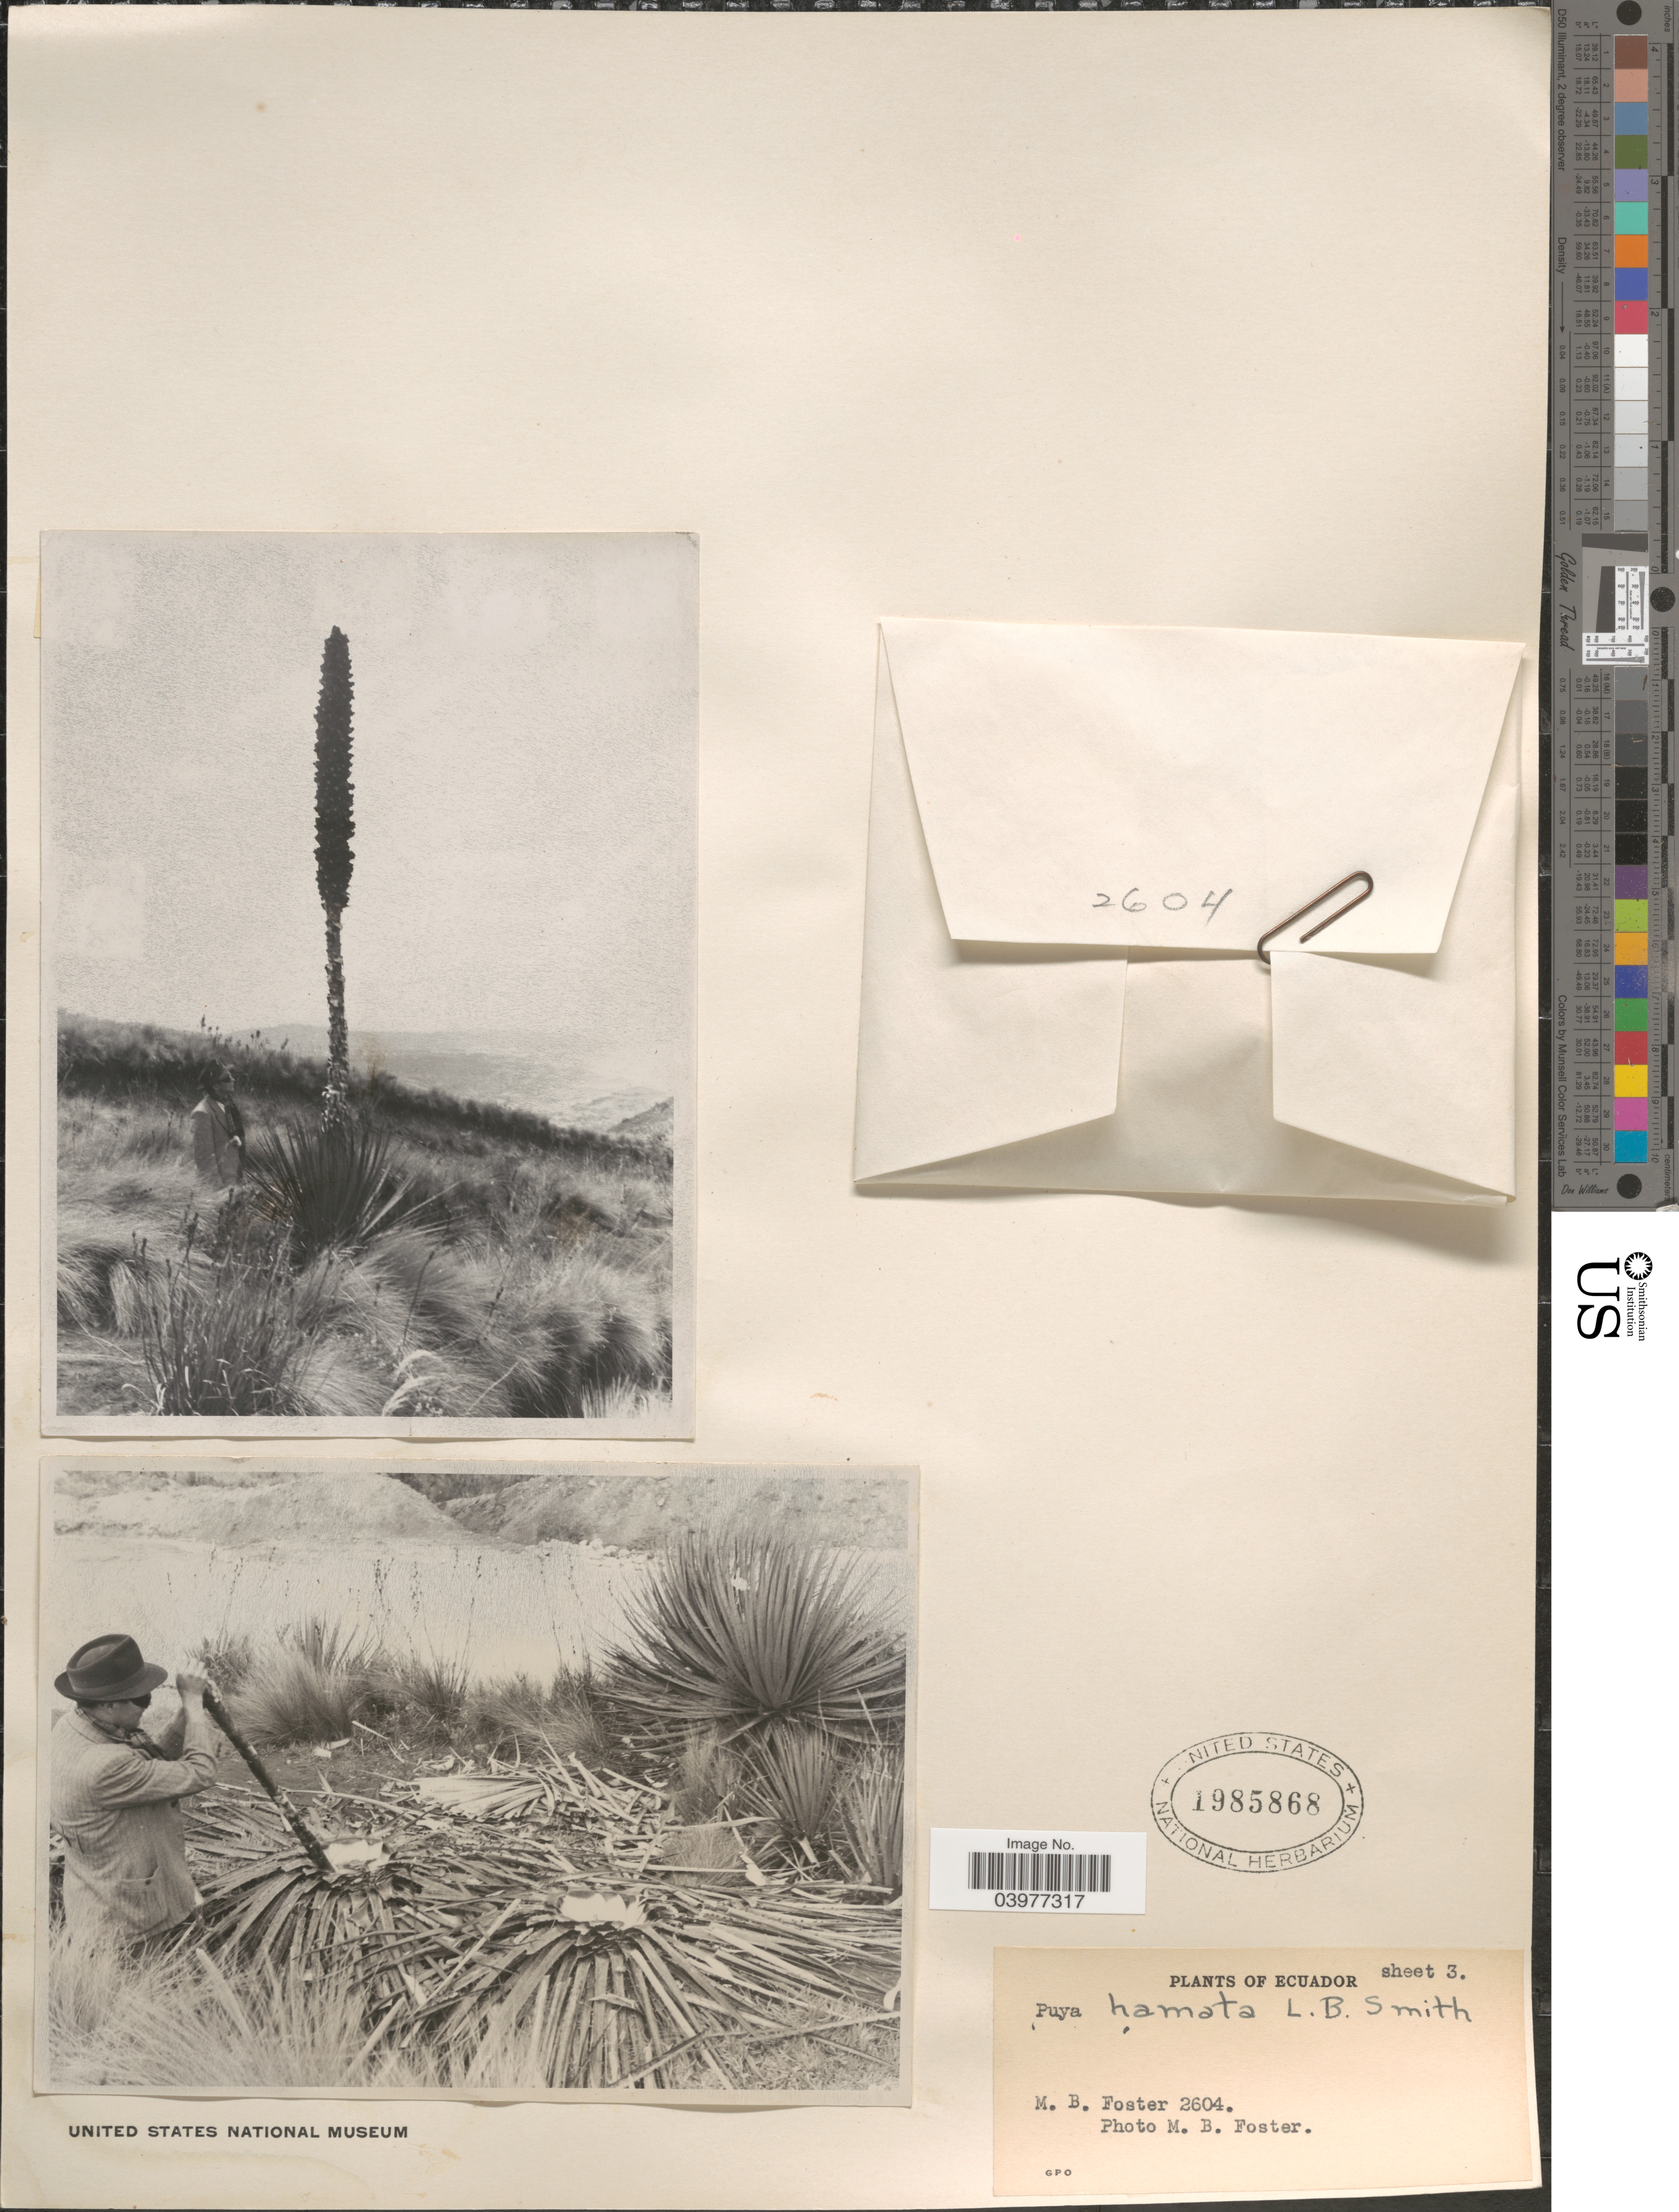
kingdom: Plantae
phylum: Tracheophyta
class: Liliopsida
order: Poales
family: Bromeliaceae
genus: Puya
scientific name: Puya hamata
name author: L.B. Sm.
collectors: M. B. Foster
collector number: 2604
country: Ecuador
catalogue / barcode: US 1985868